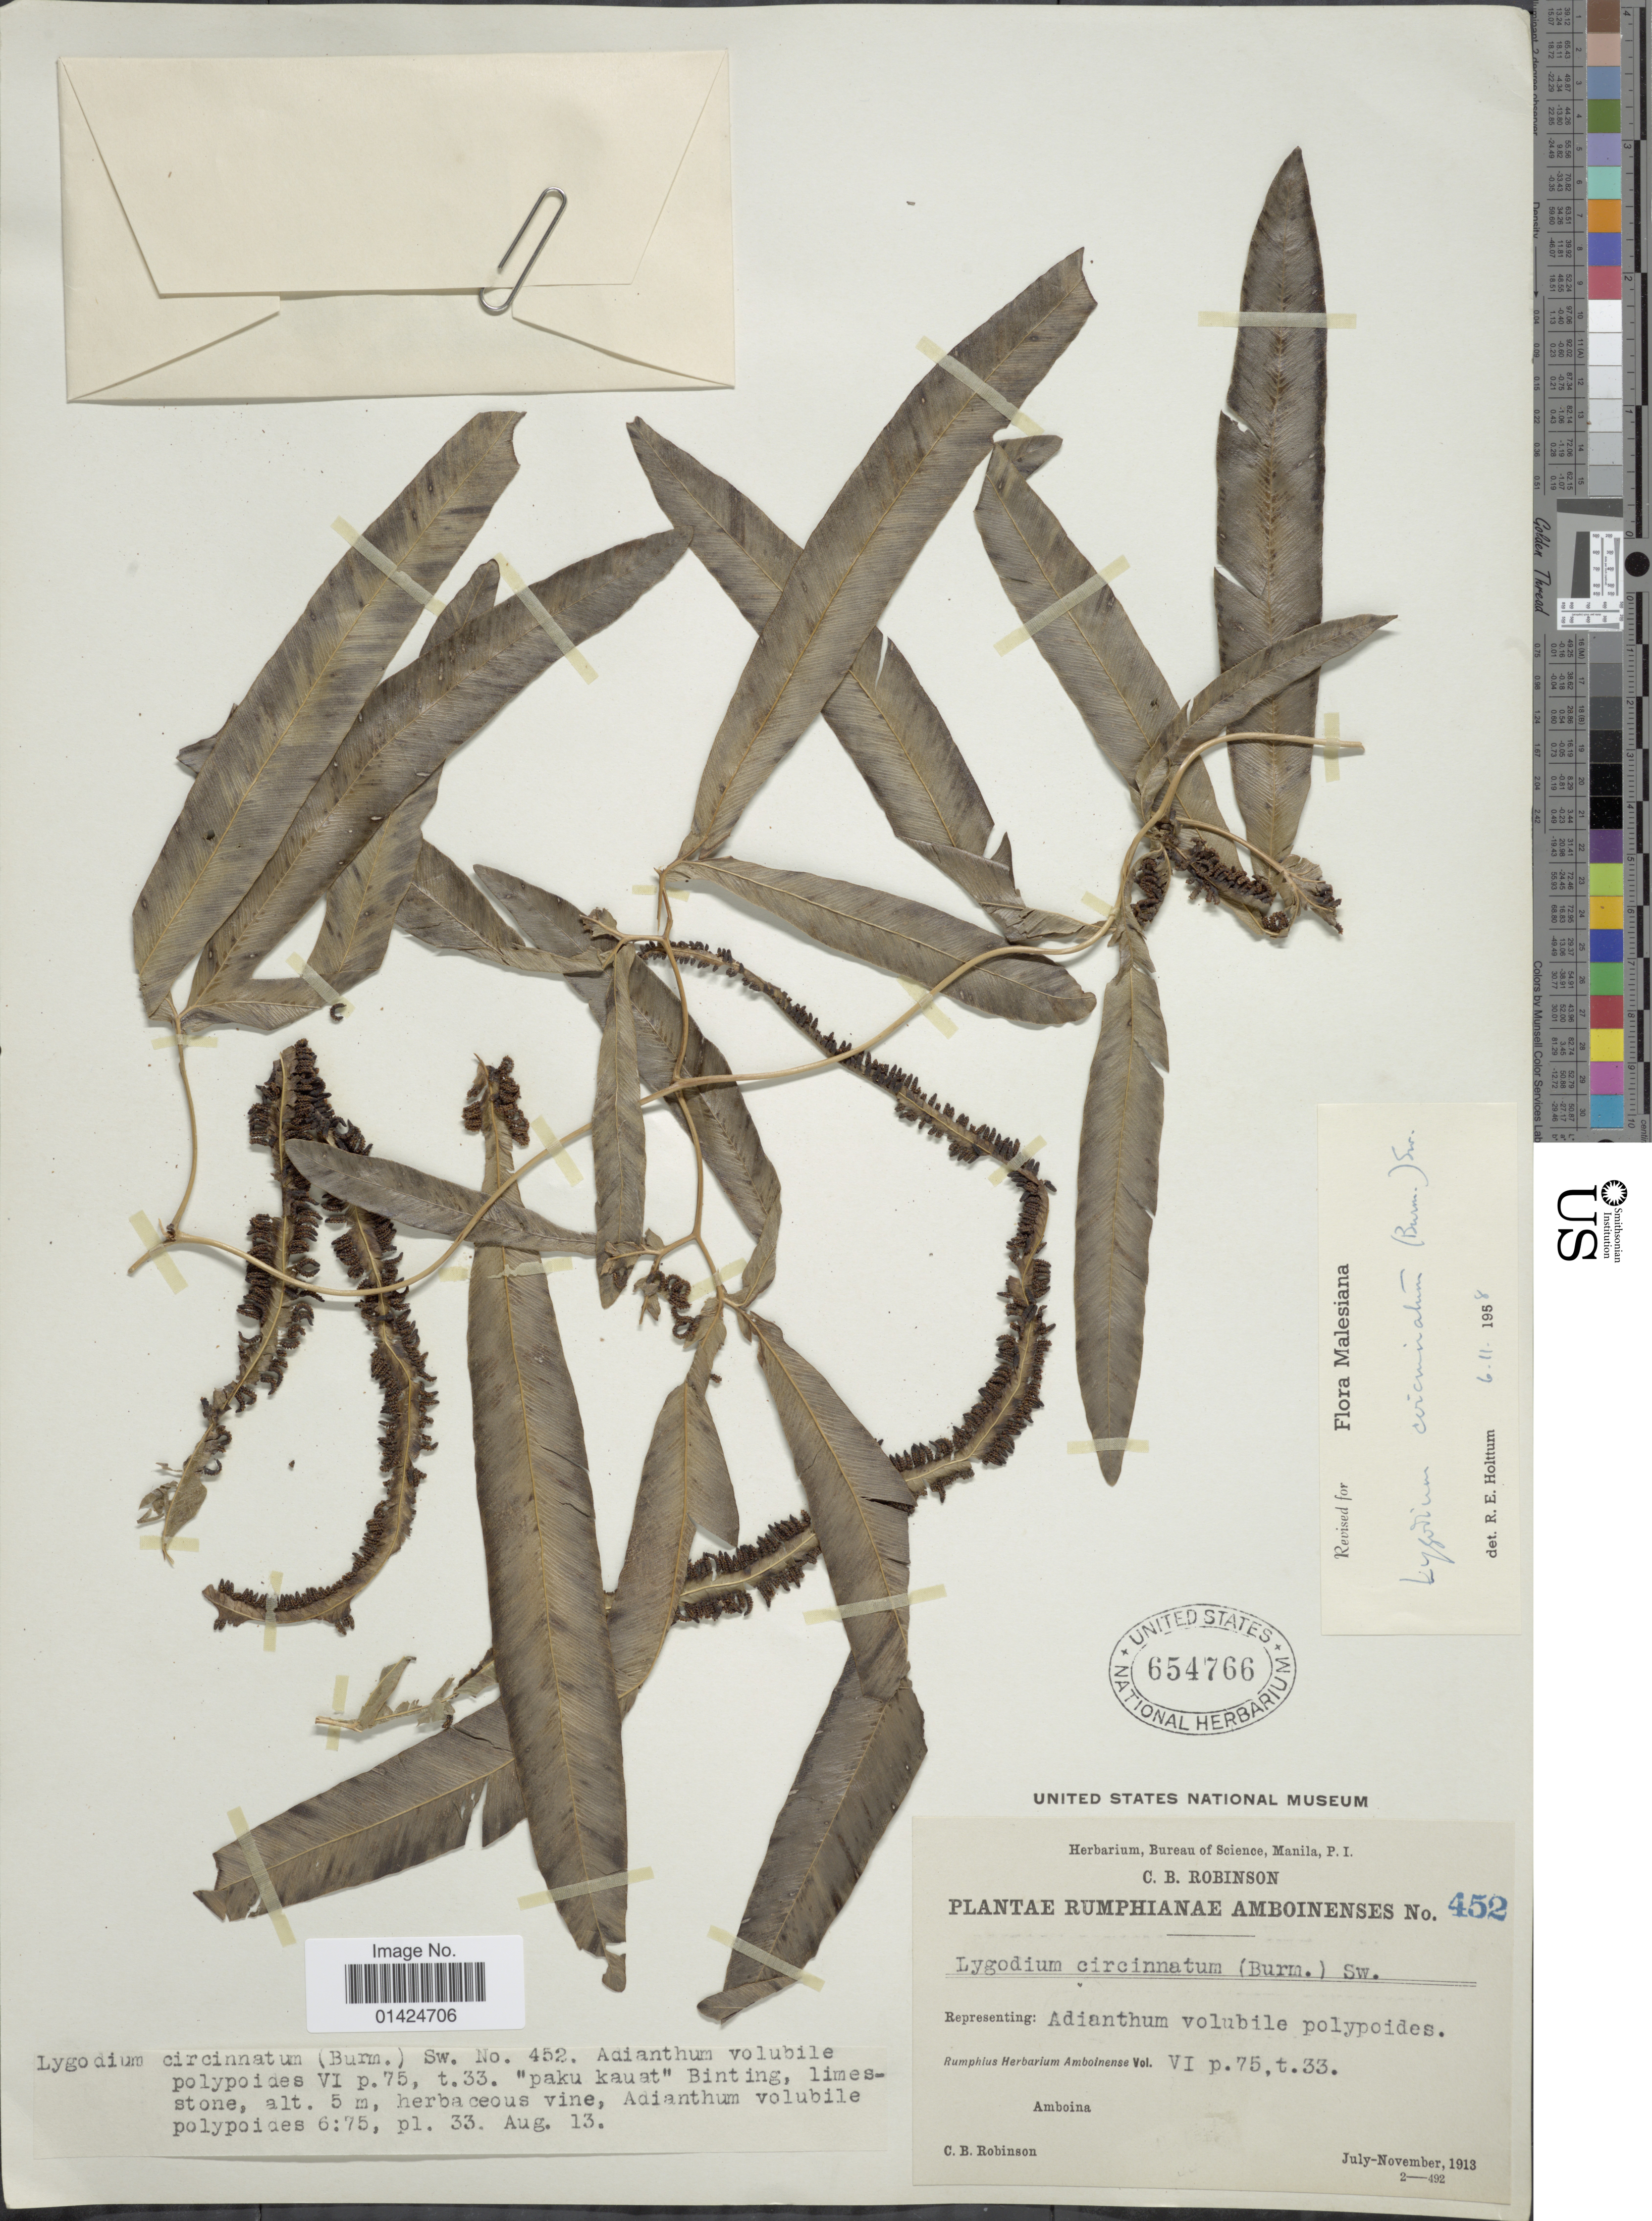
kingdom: Plantae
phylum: Tracheophyta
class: Polypodiopsida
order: Schizaeales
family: Lygodiaceae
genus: Lygodium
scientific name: Lygodium circinnatum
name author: (Burm. f.) Sw.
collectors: C. Robinson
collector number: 452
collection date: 1913-08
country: Indonesia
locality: Rumphianae Amboinenses. Amboina.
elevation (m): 5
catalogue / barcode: US 654766